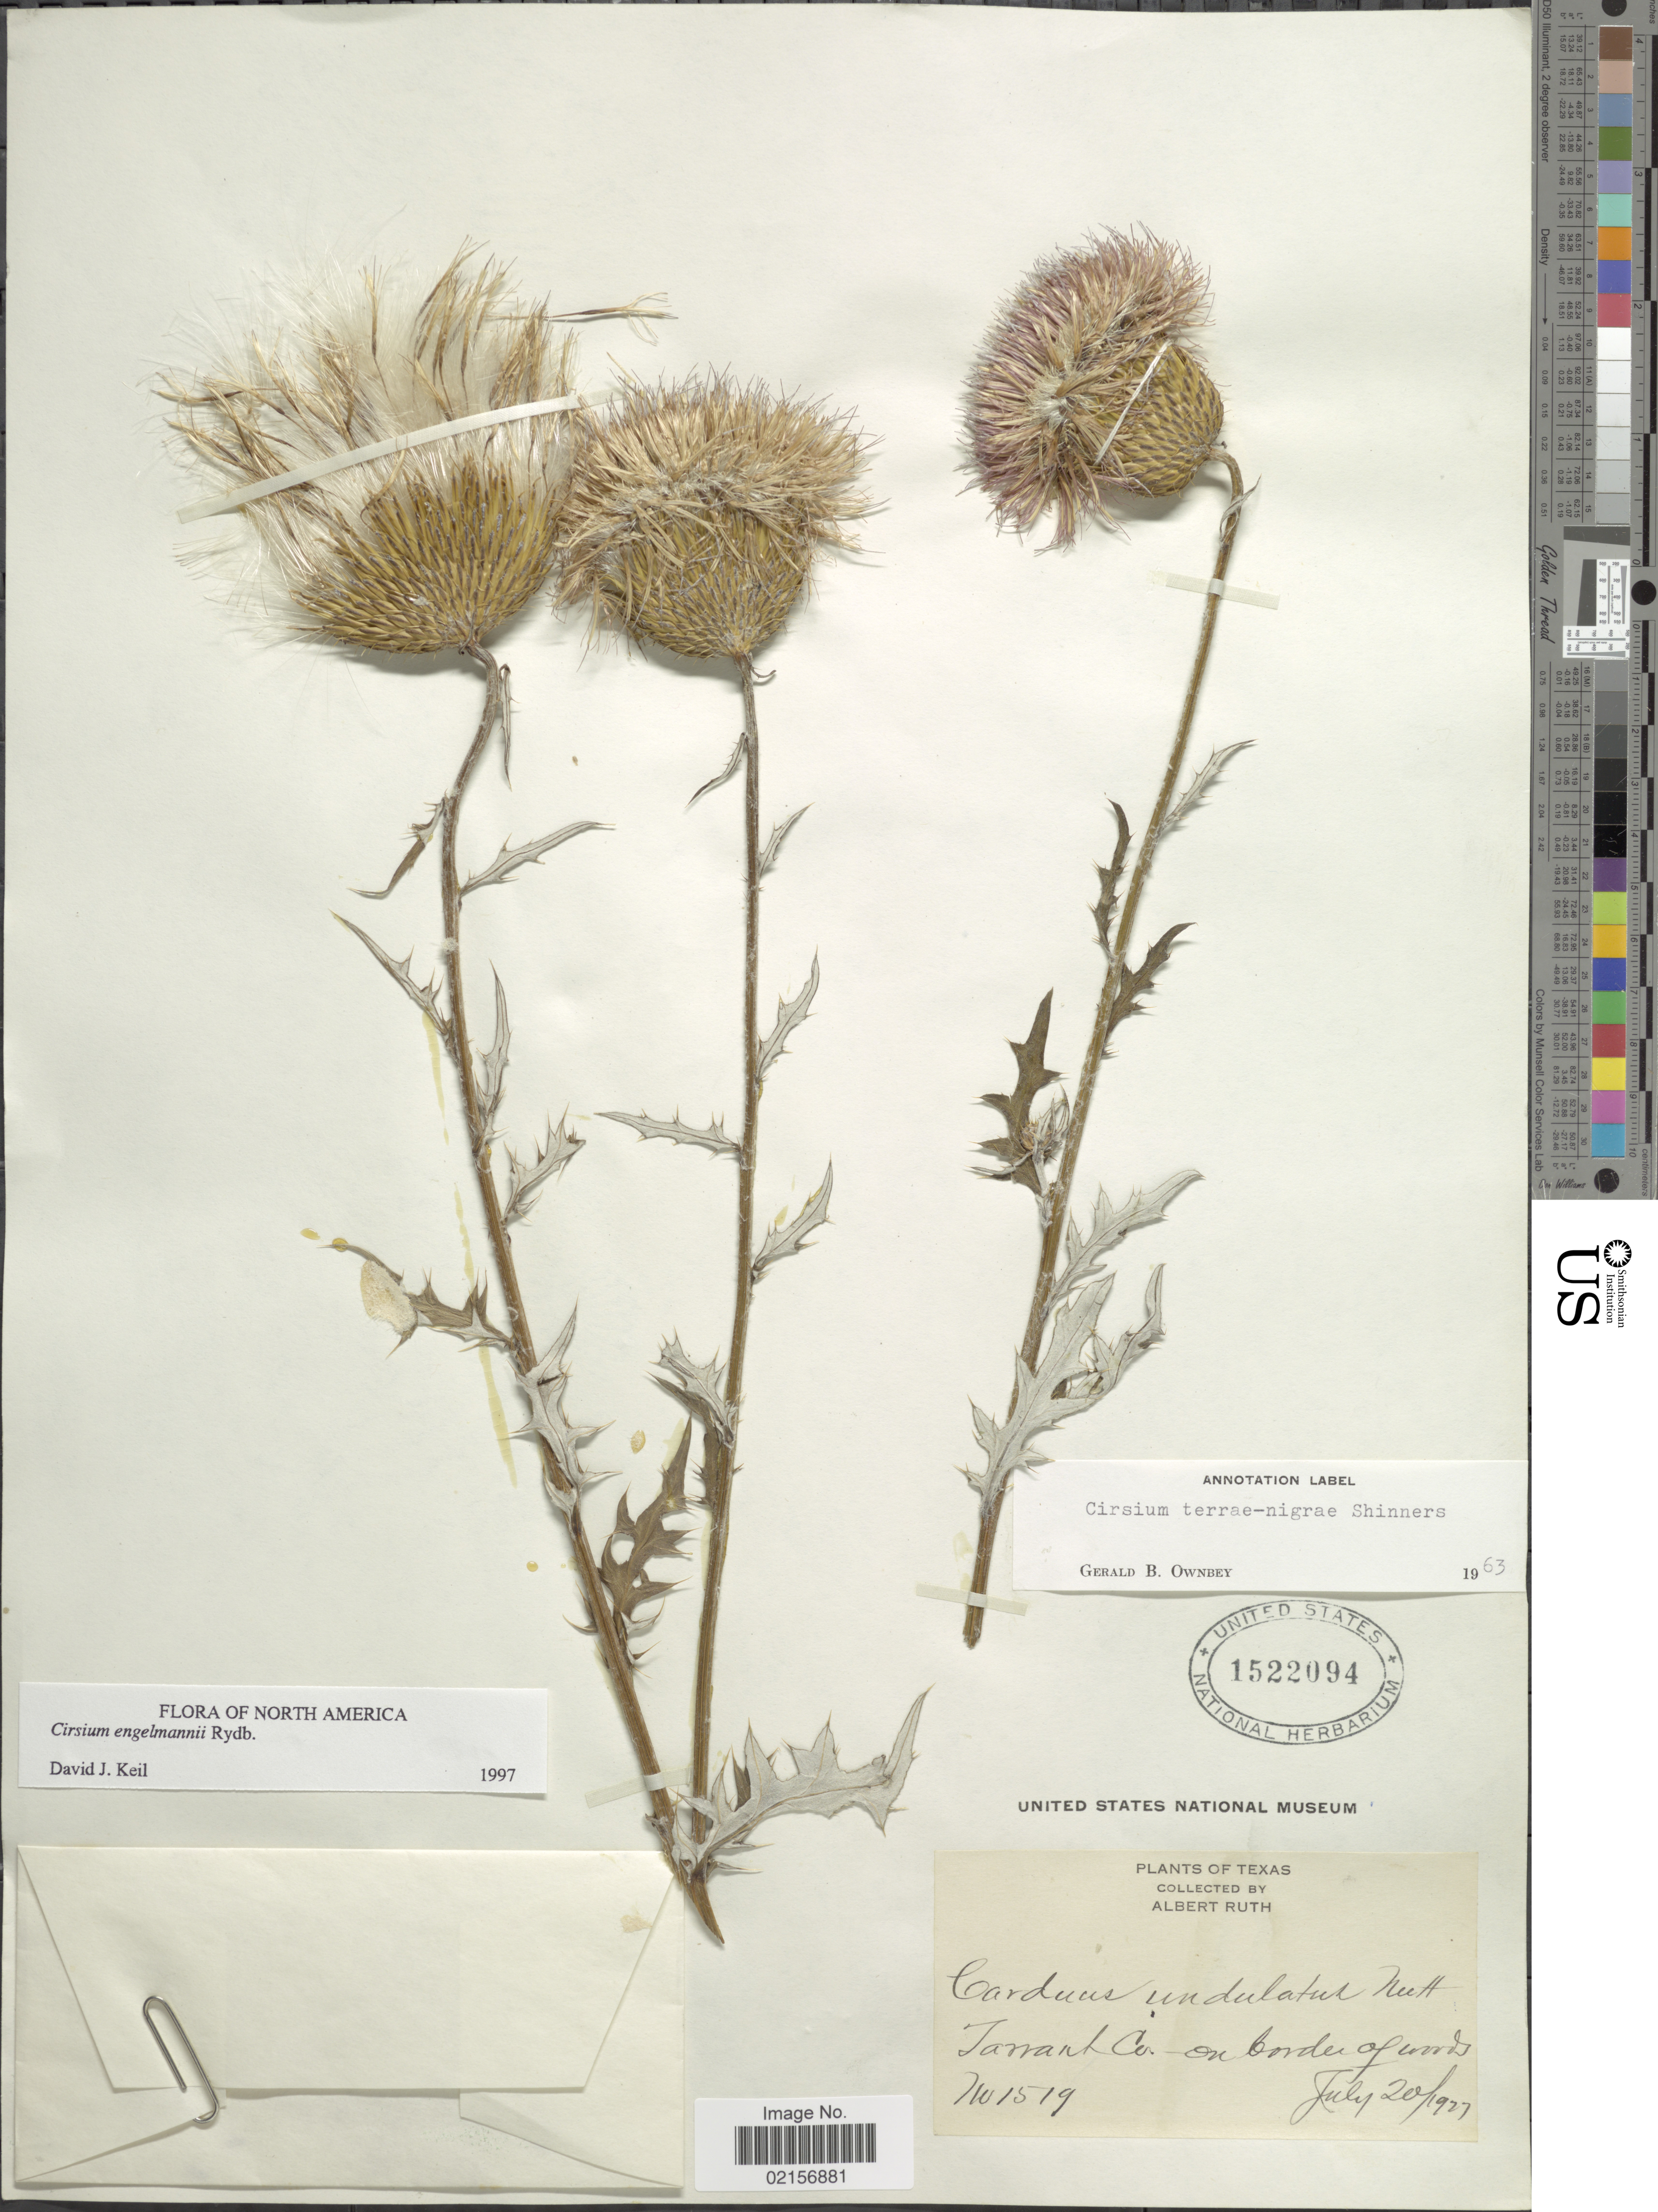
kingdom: Plantae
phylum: Tracheophyta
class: Magnoliopsida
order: Asterales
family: Asteraceae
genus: Cirsium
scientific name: Cirsium engelmannii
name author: Rydb.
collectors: A. Ruth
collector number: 1519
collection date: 1927-07-20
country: United States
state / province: Texas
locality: Tamant Co. on border of woods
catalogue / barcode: US 1522094